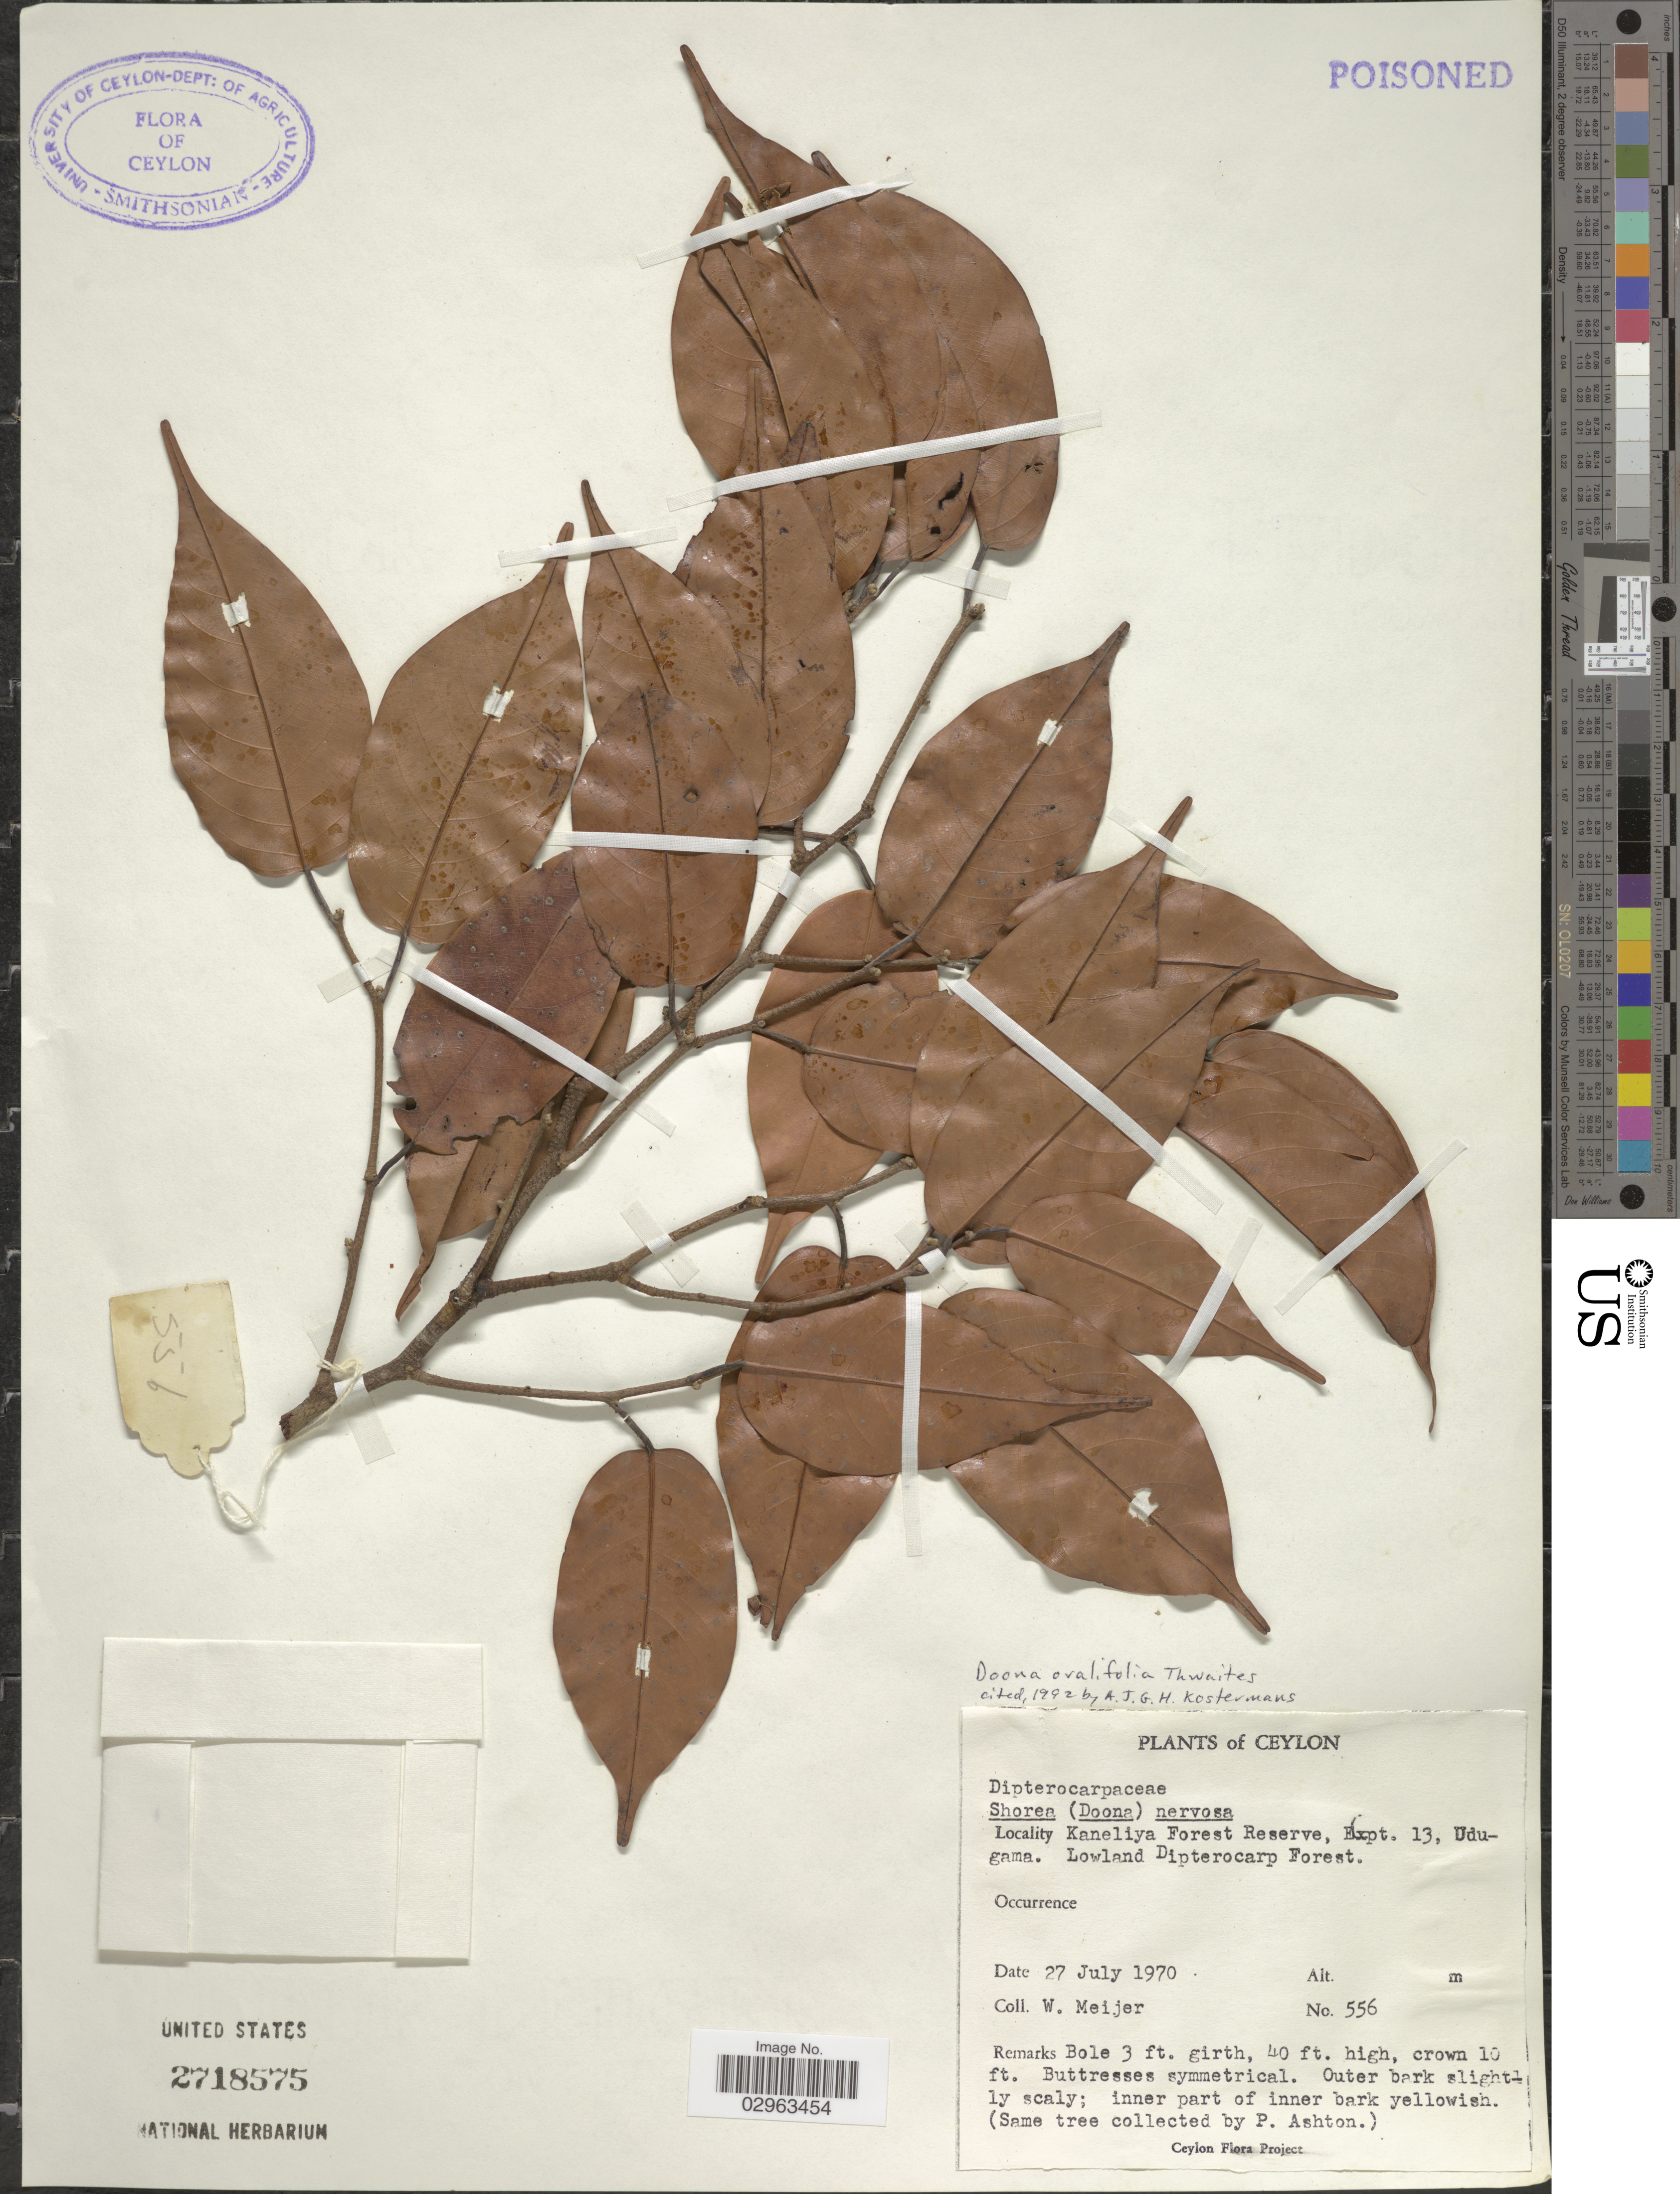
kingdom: Plantae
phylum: Tracheophyta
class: Magnoliopsida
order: Malvales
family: Dipterocarpaceae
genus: Doona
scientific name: Doona ovalifolia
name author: Thwaites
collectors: W. Meijer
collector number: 556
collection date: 1970-07-27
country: Sri Lanka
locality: Ceylon. Kaneliya Forest Reserve, Expt. 13, Udugama.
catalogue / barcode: US 2718575